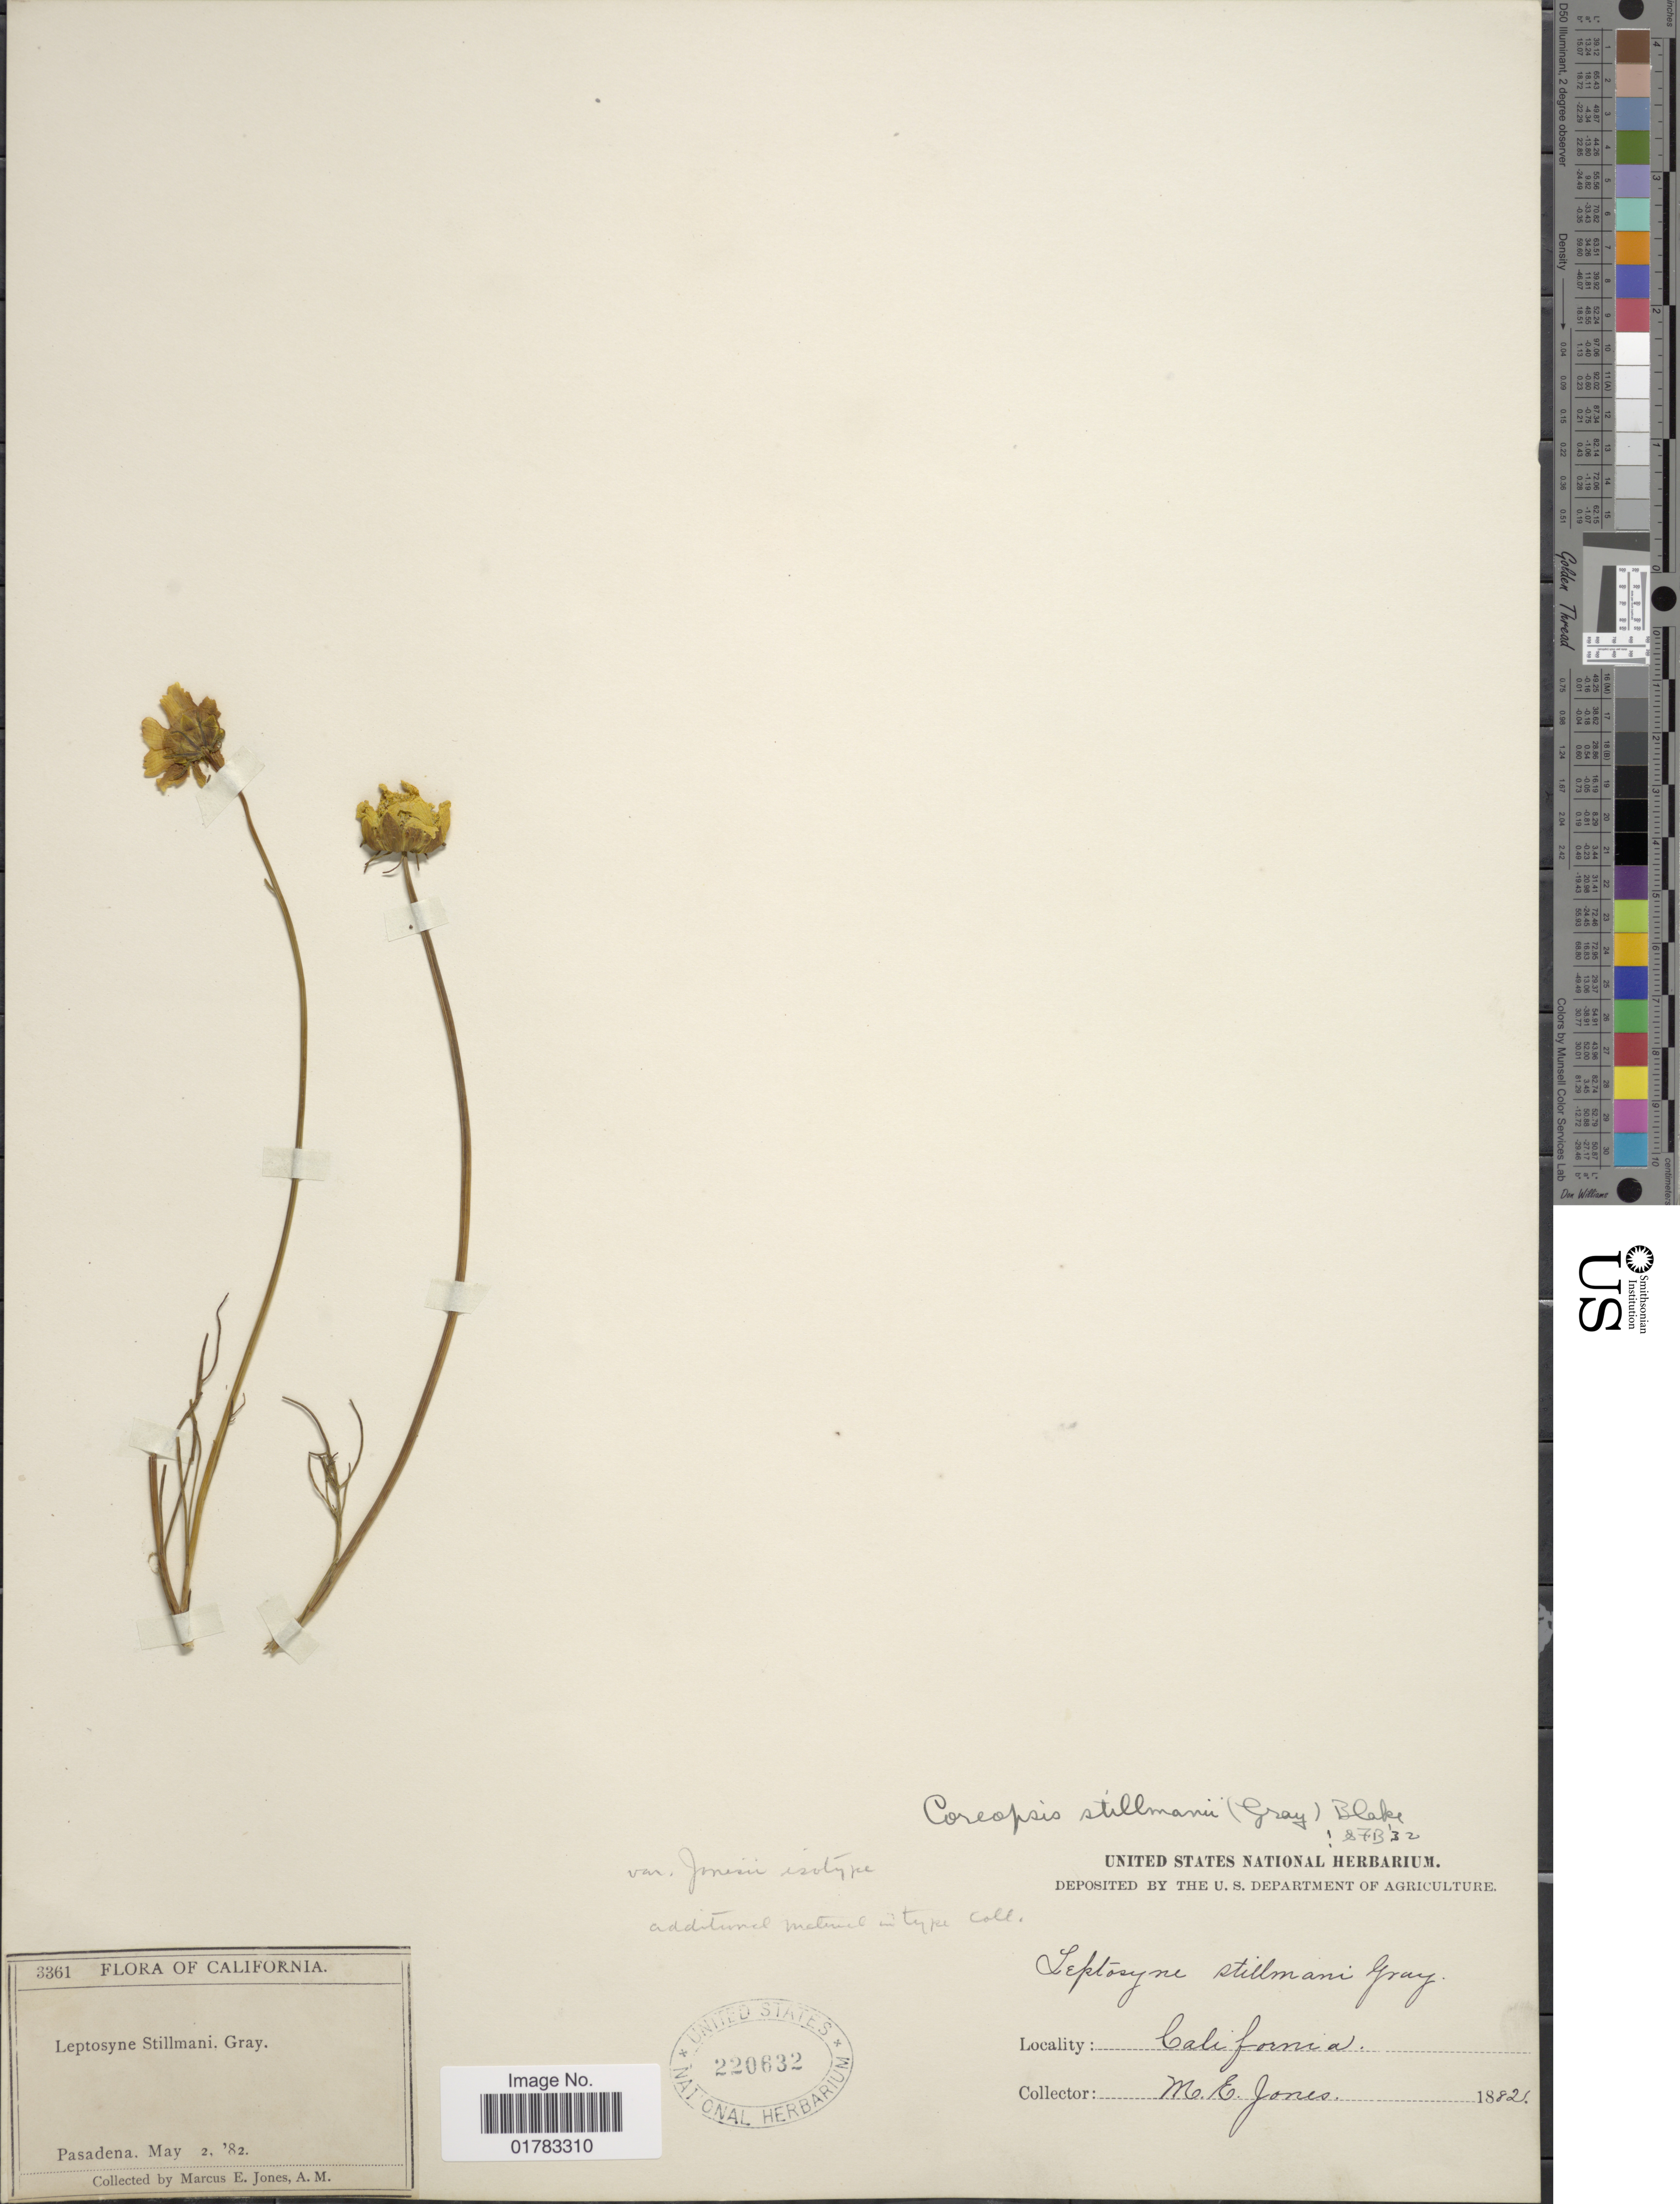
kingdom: Plantae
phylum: Tracheophyta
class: Magnoliopsida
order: Asterales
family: Asteraceae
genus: Coreopsis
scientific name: Coreopsis stillmanii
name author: (A. Gray) S.F. Blake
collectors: M. E. Jones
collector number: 3361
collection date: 1882-05-02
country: United States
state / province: California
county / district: Los Angeles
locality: Pasadena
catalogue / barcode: US 220632